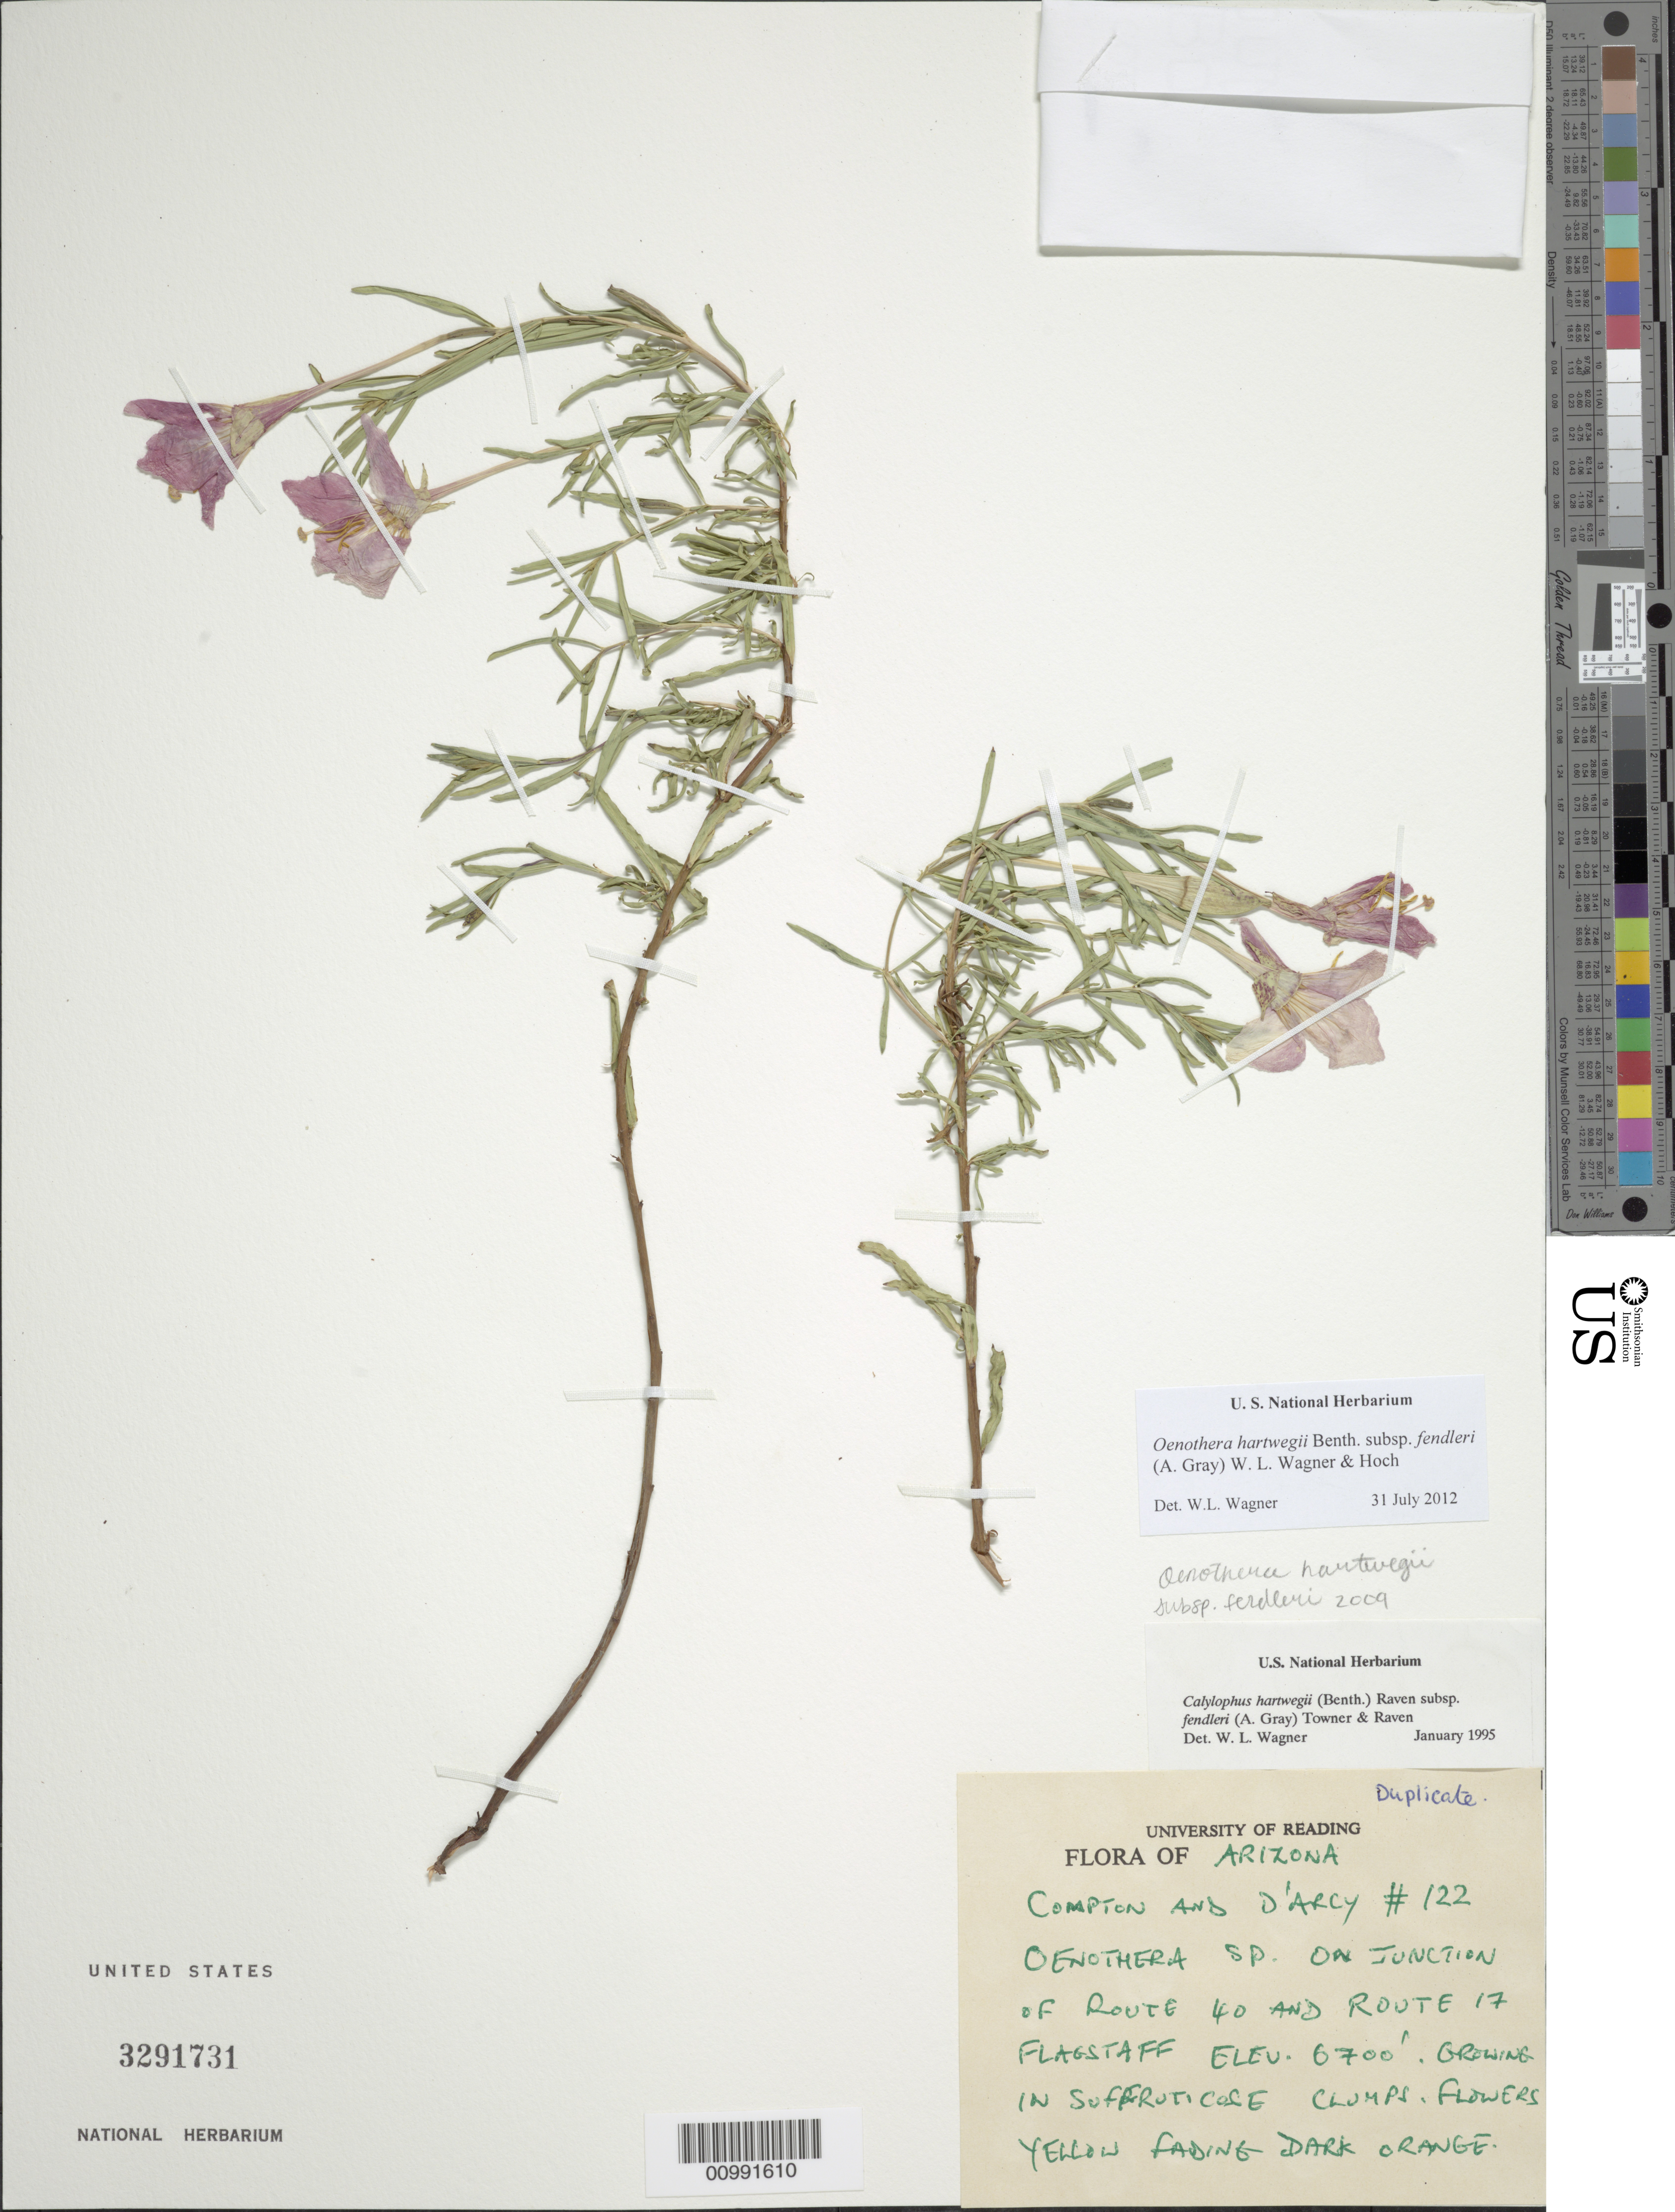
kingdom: Plantae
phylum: Tracheophyta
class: Magnoliopsida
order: Myrtales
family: Onagraceae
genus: Oenothera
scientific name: Oenothera hartwegii subsp. fendleri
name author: (A. Gray) W.L. Wagner & Hoch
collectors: -. Compton & W. G. D'Arcy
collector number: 122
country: United States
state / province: Arizona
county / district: Coconino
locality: On Junction of Route 40 and Route 17, Flagstaff. Growing in suffruticase clumps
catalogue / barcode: US 3291731